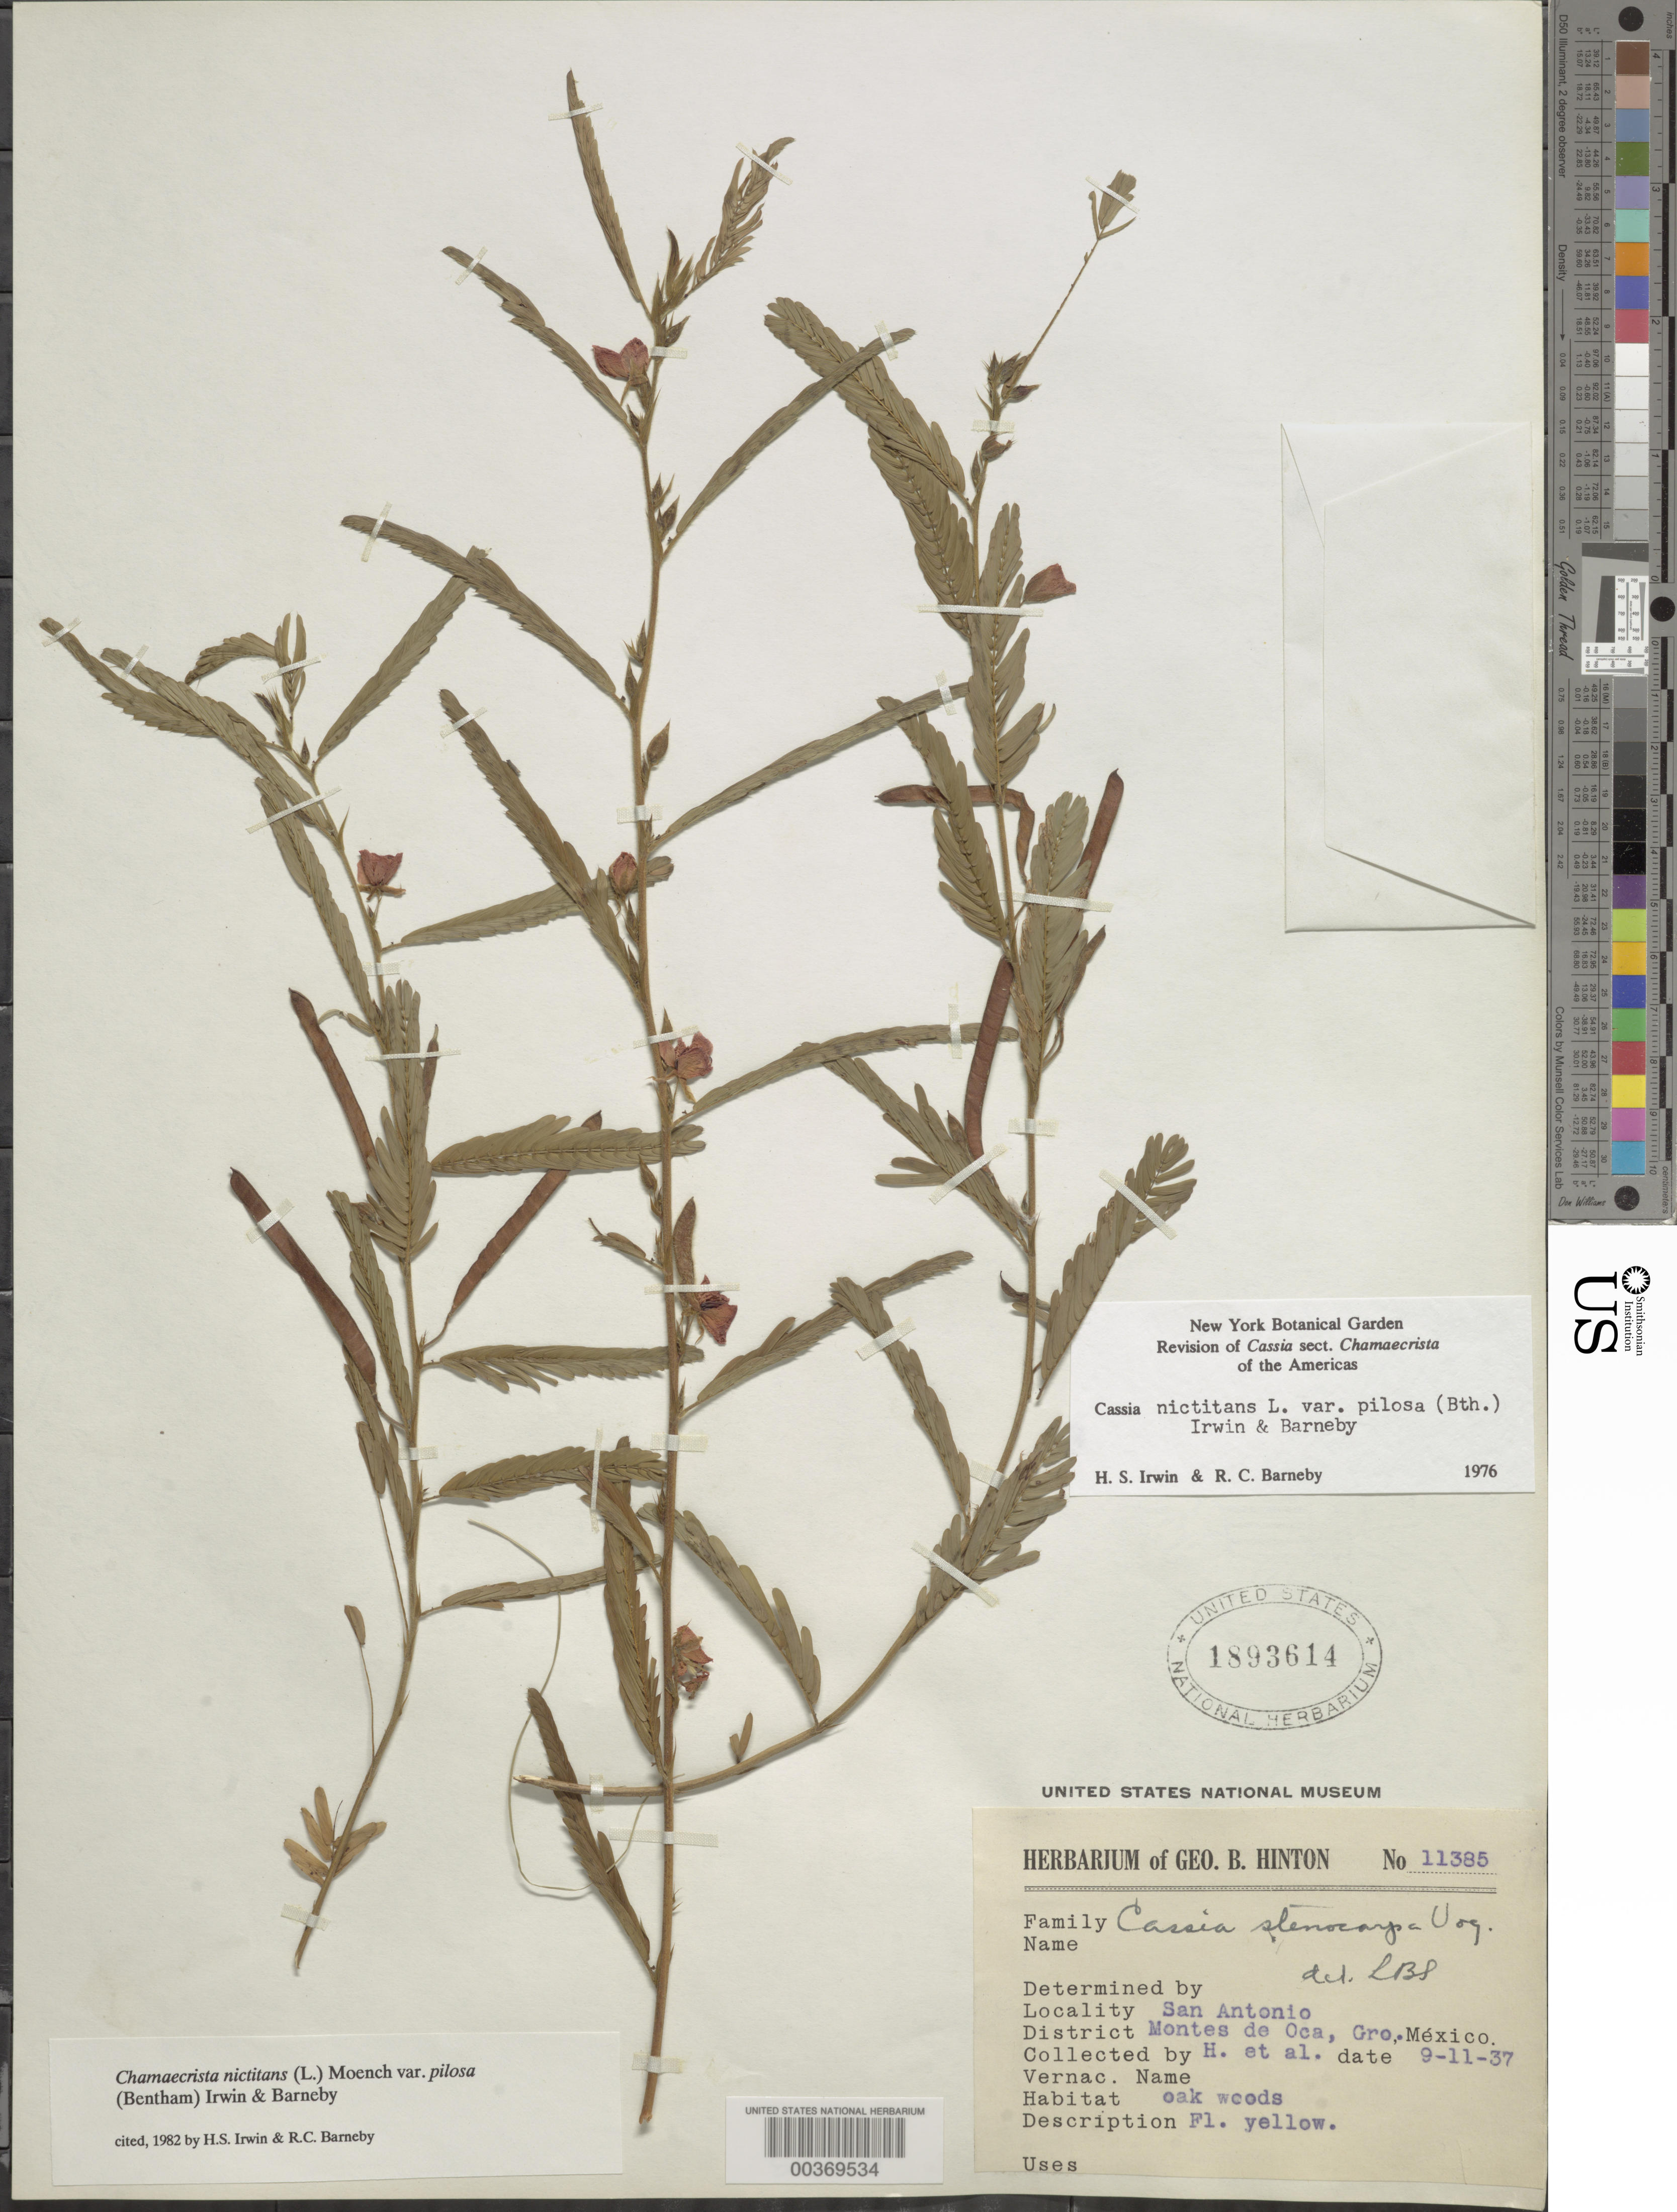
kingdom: Plantae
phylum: Tracheophyta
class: Magnoliopsida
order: Fabales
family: Fabaceae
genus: Chamaecrista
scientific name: Chamaecrista nictitans var. pilosa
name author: (Benth.) H.S. Irwin & Barneby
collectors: G. B. Hinton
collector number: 11385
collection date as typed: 11 Sep 1937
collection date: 1937-09-11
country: Mexico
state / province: Guerrero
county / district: Unión De Isidoro Montes De Oca, La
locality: Montes de Oca mun. (?), San Antonio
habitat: Oak woods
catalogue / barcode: US 1893614